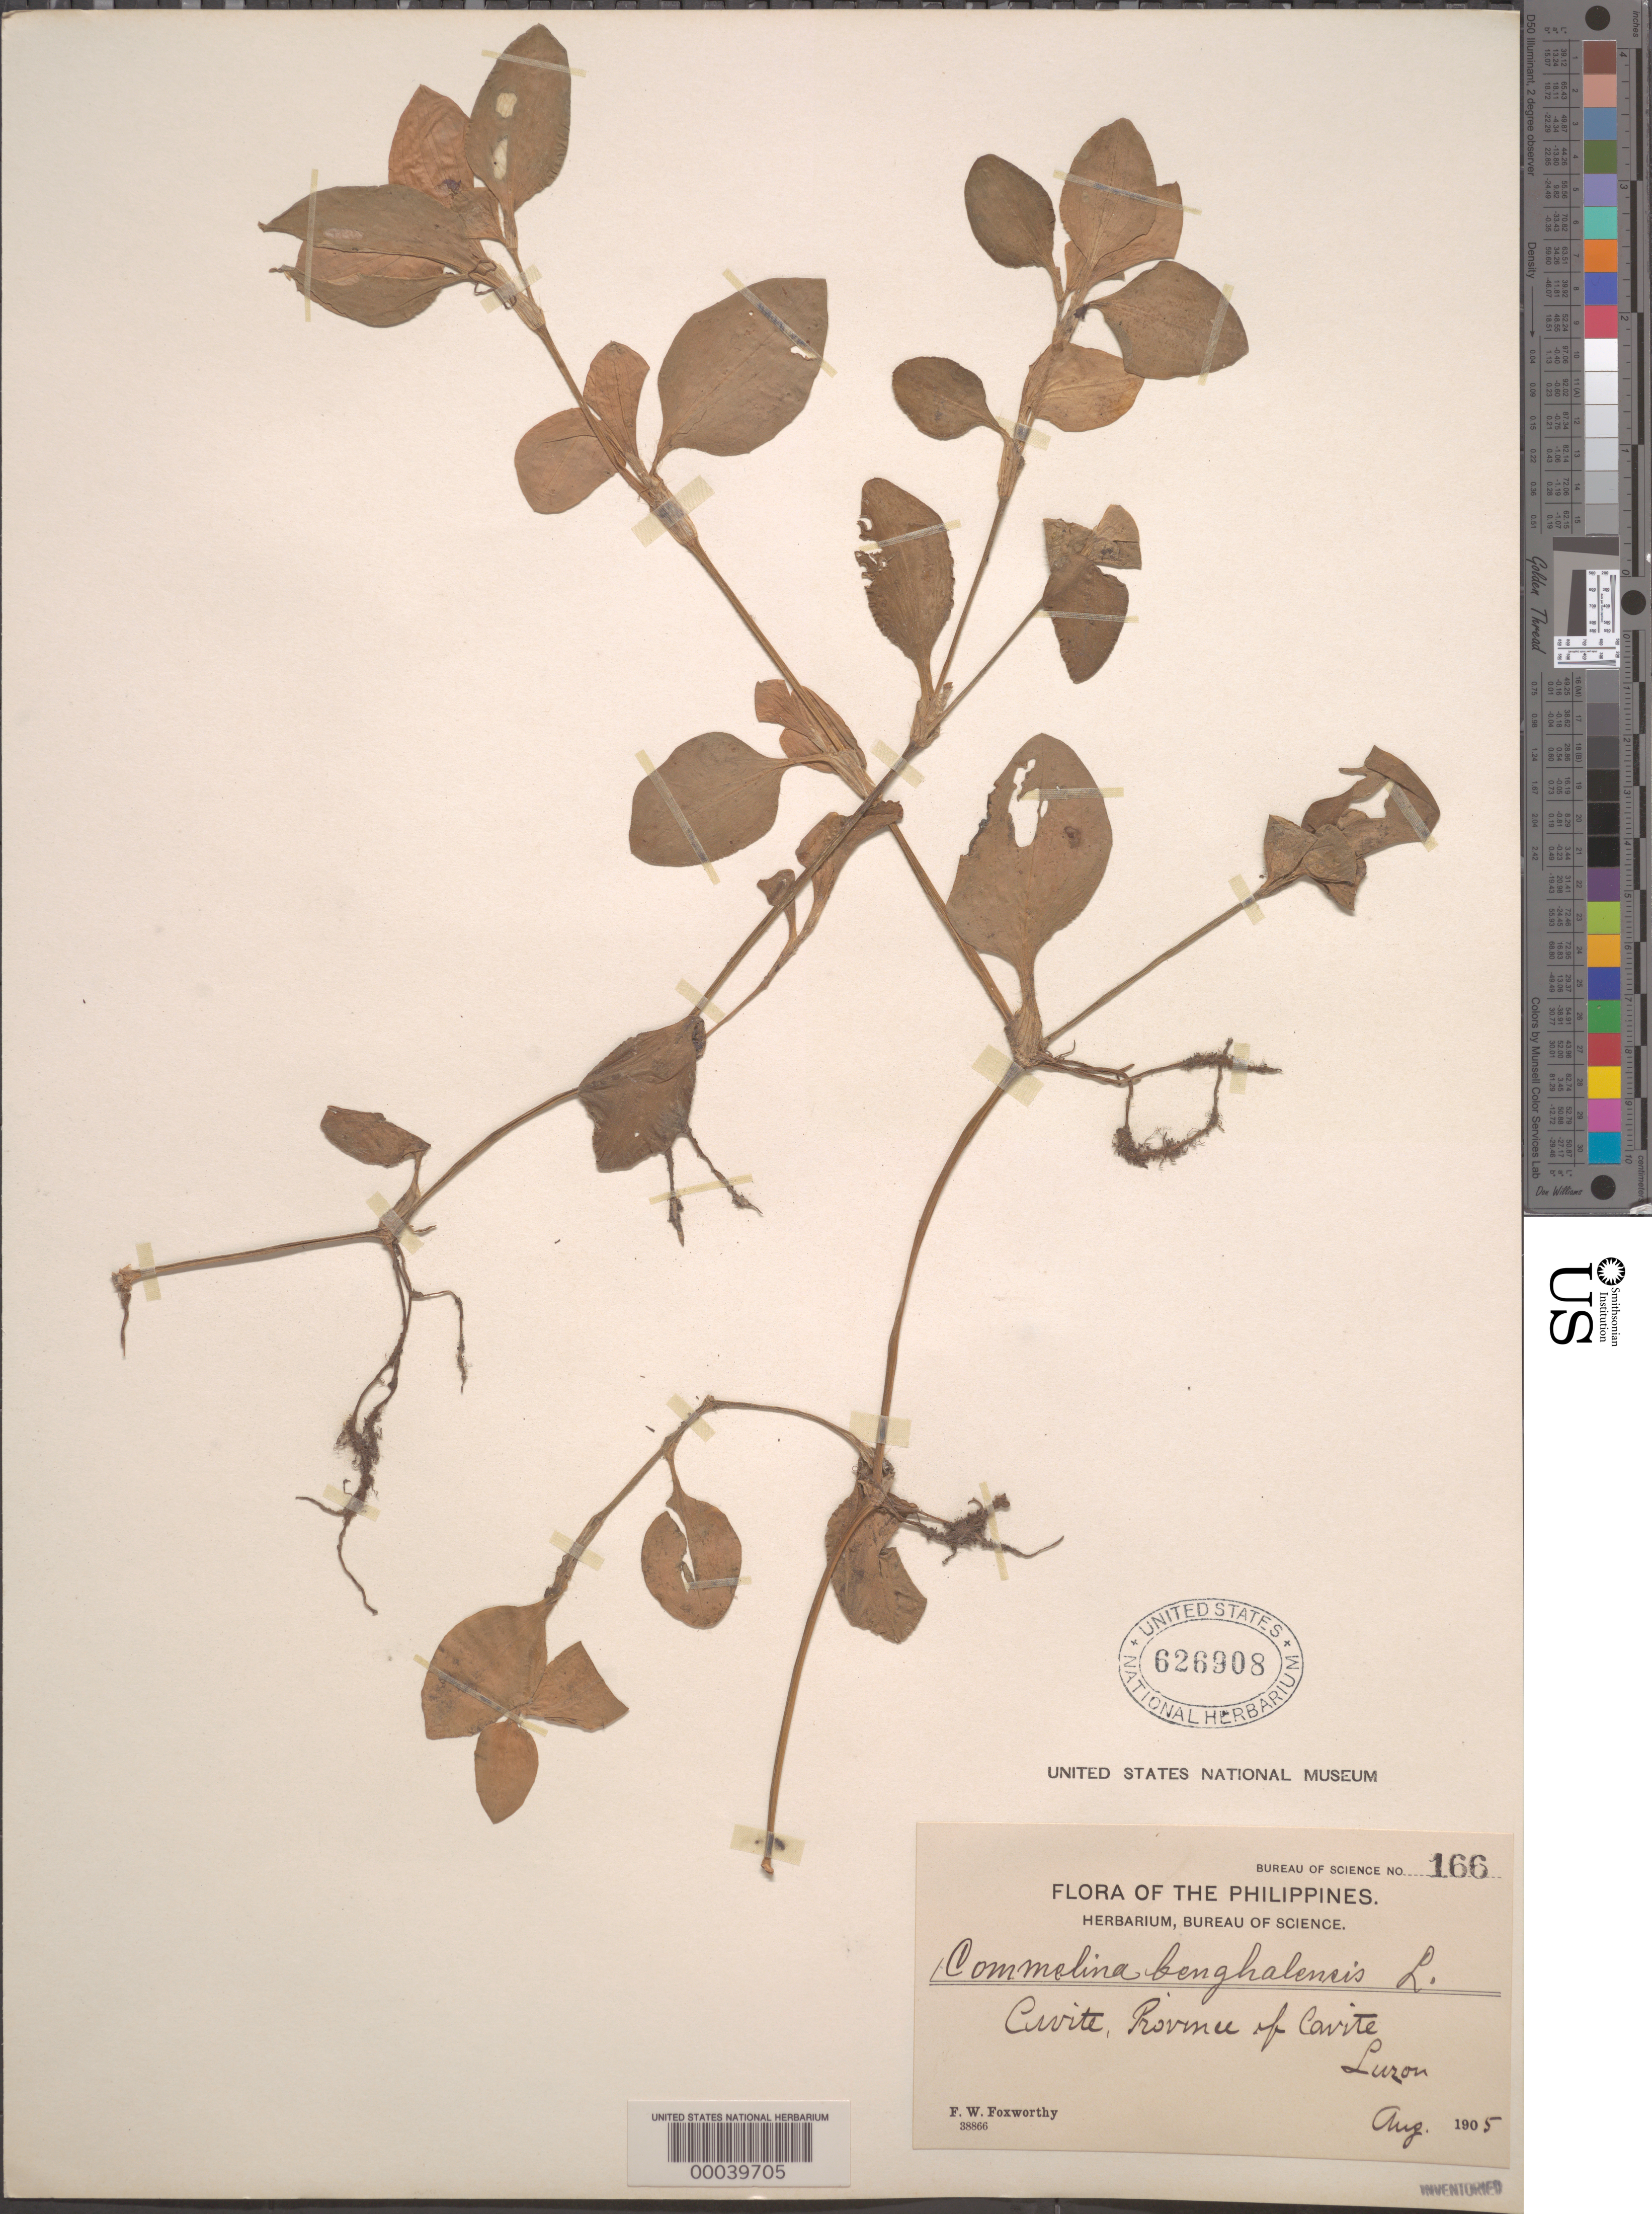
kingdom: Plantae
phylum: Tracheophyta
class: Liliopsida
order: Commelinales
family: Commelinaceae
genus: Commelina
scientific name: Commelina benghalensis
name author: L.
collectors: F. W. Foxworthy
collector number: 166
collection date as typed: Aug 1905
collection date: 1905-08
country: Philippines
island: Luzon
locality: Cavite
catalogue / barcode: US 626908